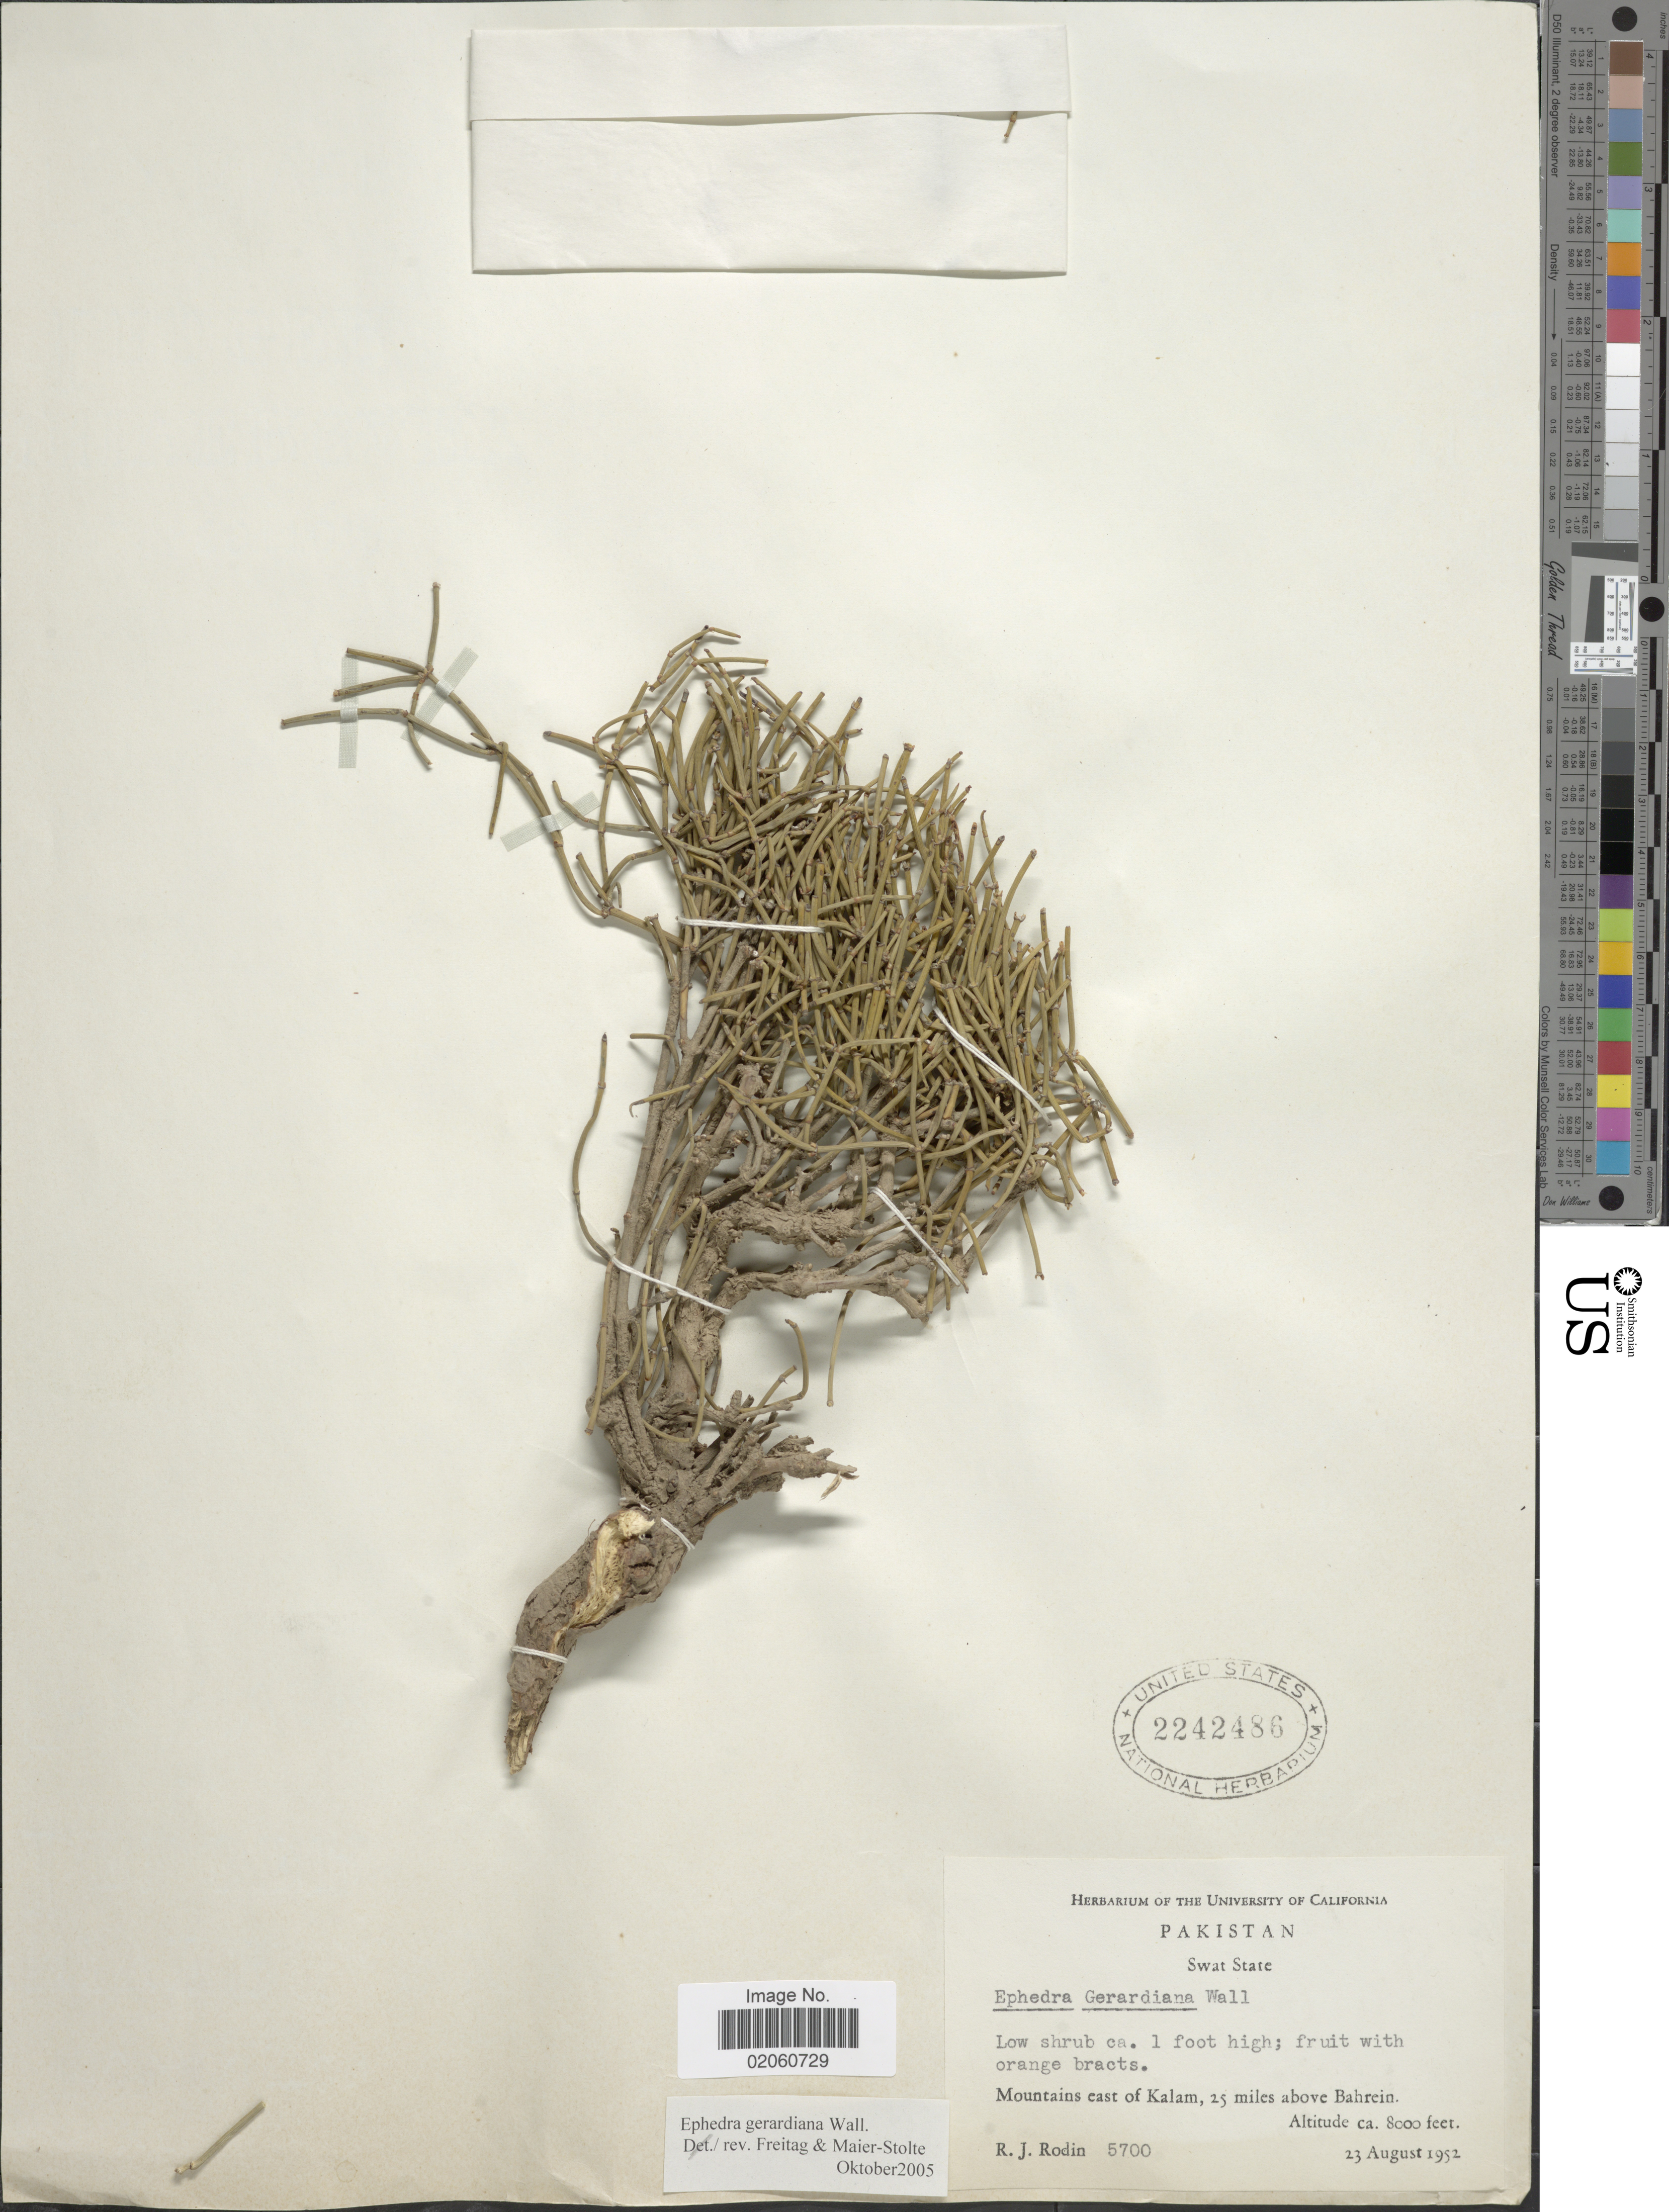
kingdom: Plantae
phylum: Tracheophyta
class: Gnetopsida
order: Ephedrales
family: Ephedraceae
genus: Ephedra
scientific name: Ephedra gerardiana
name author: Wall. ex Klotzsch & Garcke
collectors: R. J. Rodin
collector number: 5700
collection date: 1952-08-23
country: Pakistan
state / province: Khyber Pakhtunkhwa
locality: Swat State, Mountains east of Kalam, 25 miles above Bahrein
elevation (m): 2438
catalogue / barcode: US 2242486